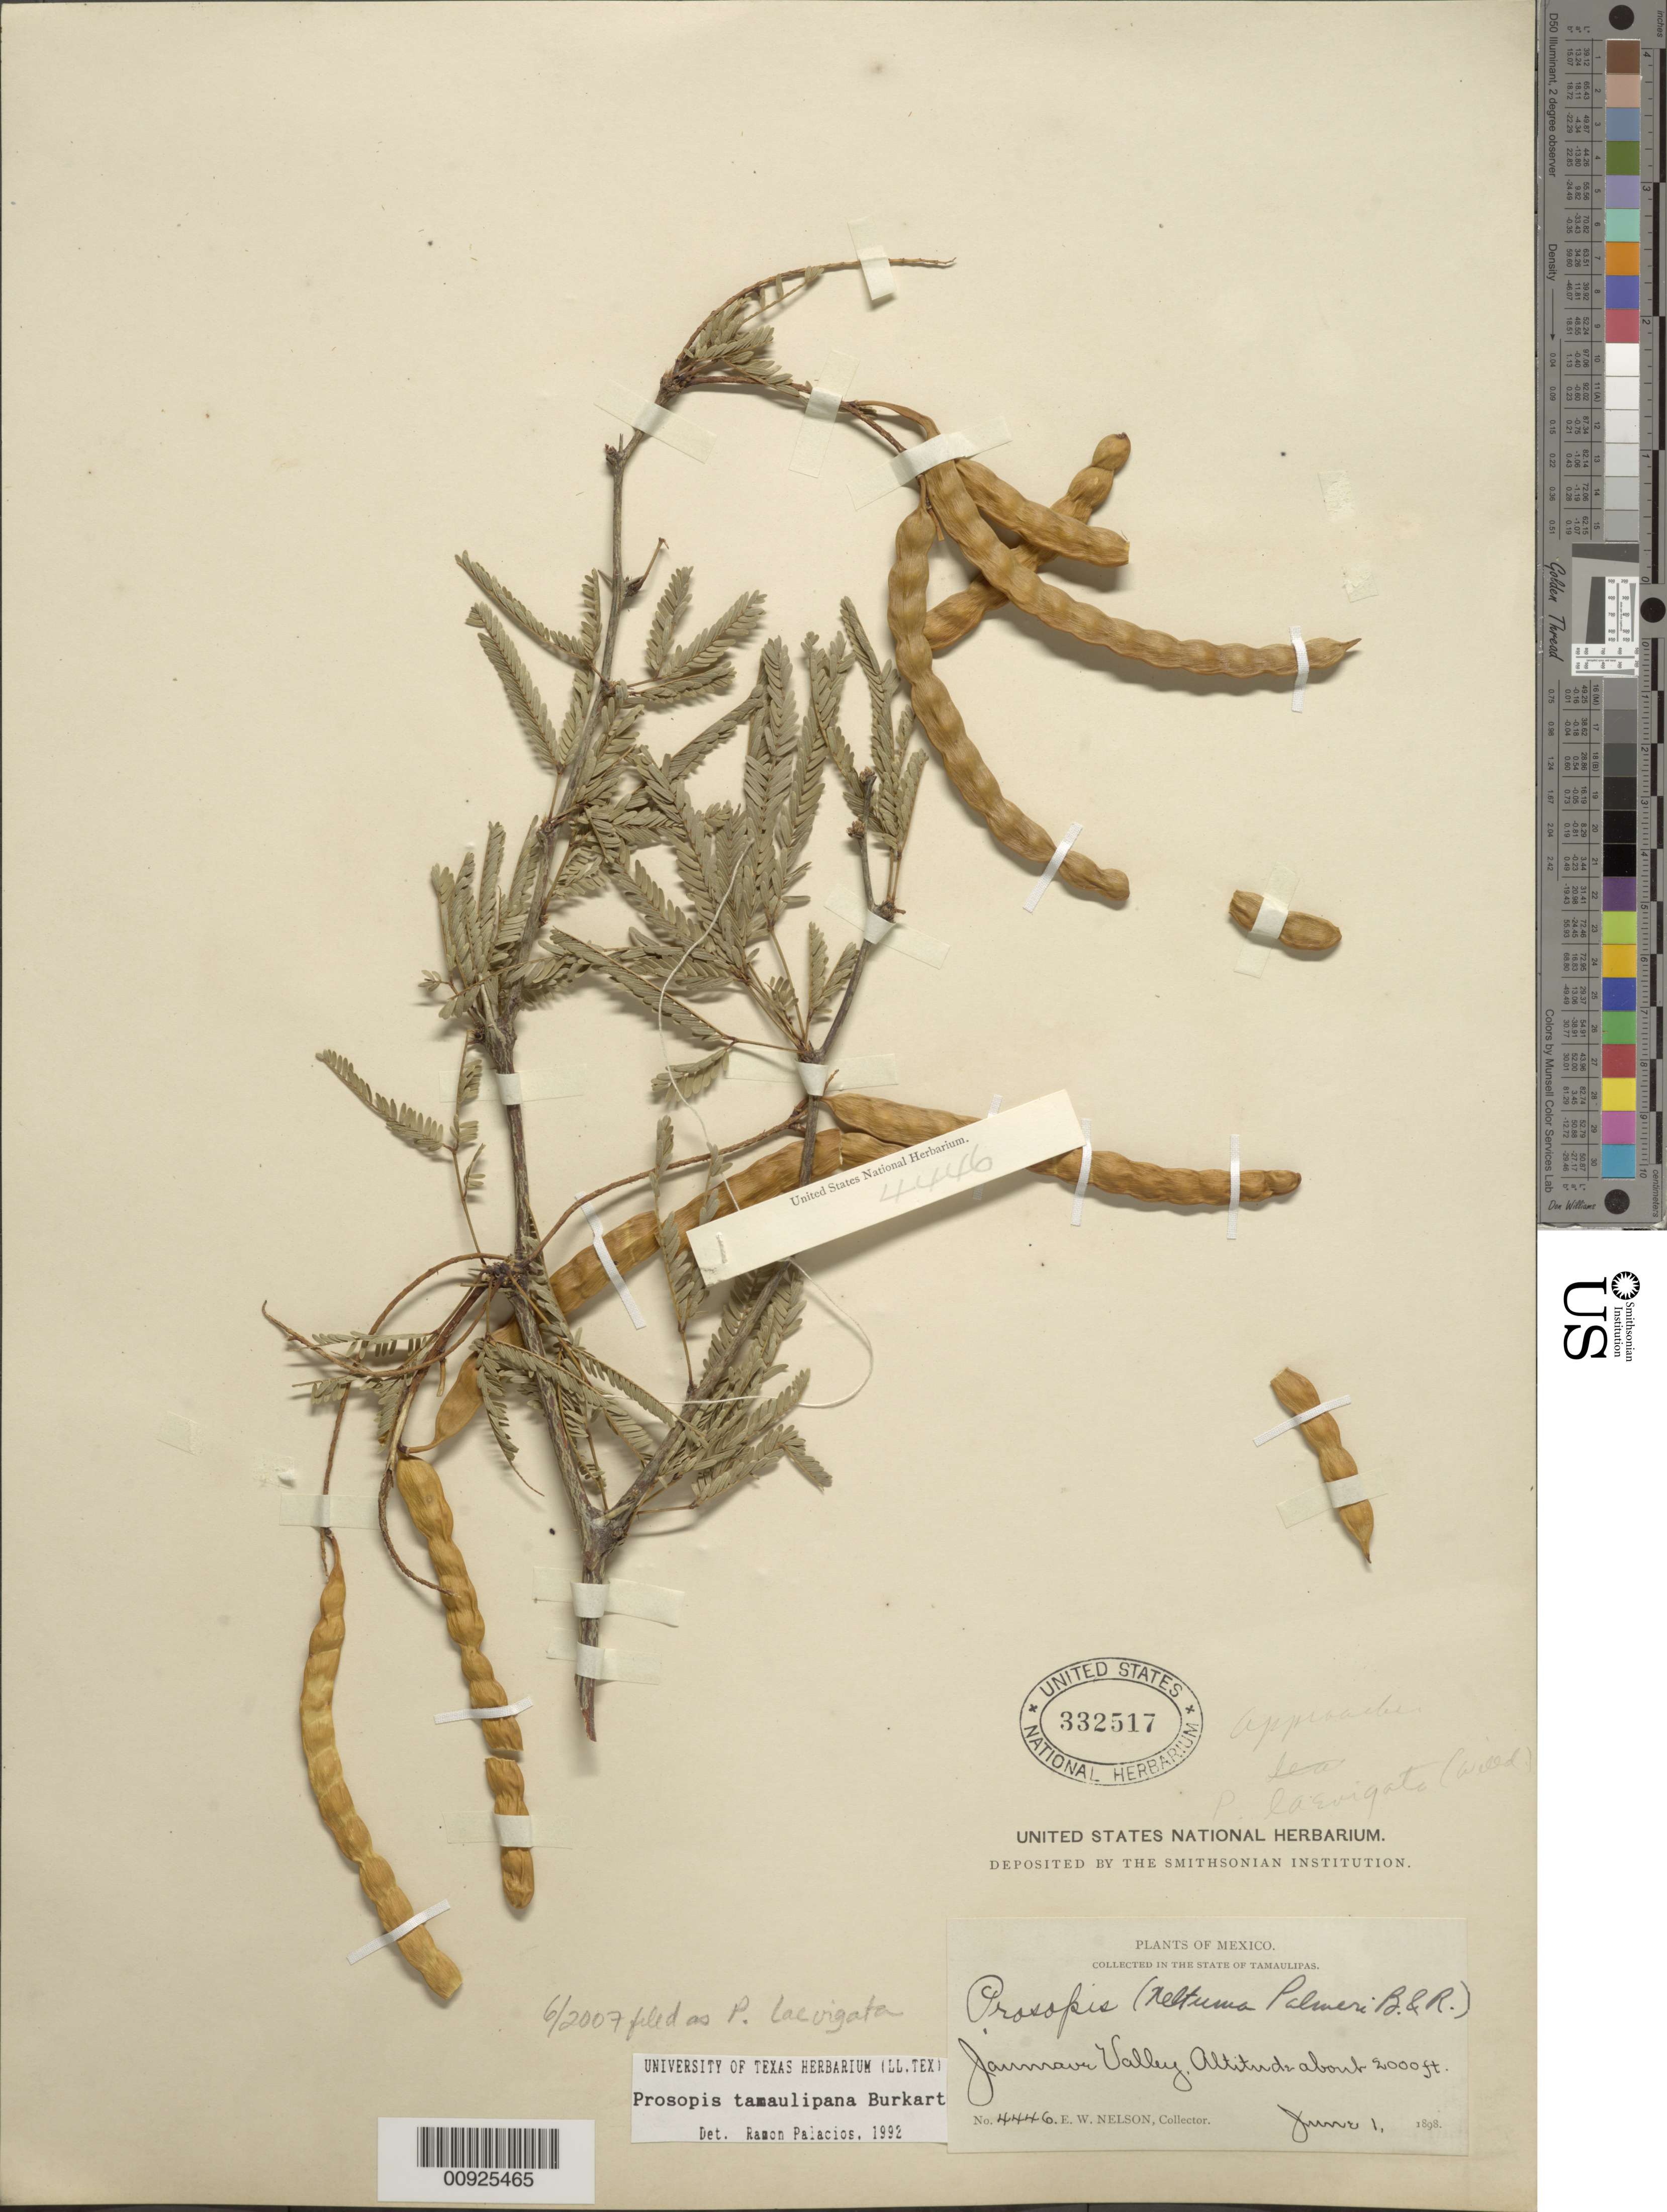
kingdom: Plantae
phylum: Tracheophyta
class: Magnoliopsida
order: Fabales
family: Fabaceae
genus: Neltuma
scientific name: Neltuma palmeri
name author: Britton & Rose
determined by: Strong, Mark T., (BOT), Smithsonian Institution - National Museum of Natural History (UNITED STATES)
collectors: E. W. Nelson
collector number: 4446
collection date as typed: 01 Jun 1898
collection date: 1898-06-01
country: Mexico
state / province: Tamaulipas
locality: Jaumave Valley, State of Tamaulipas.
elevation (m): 610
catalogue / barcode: US 332517